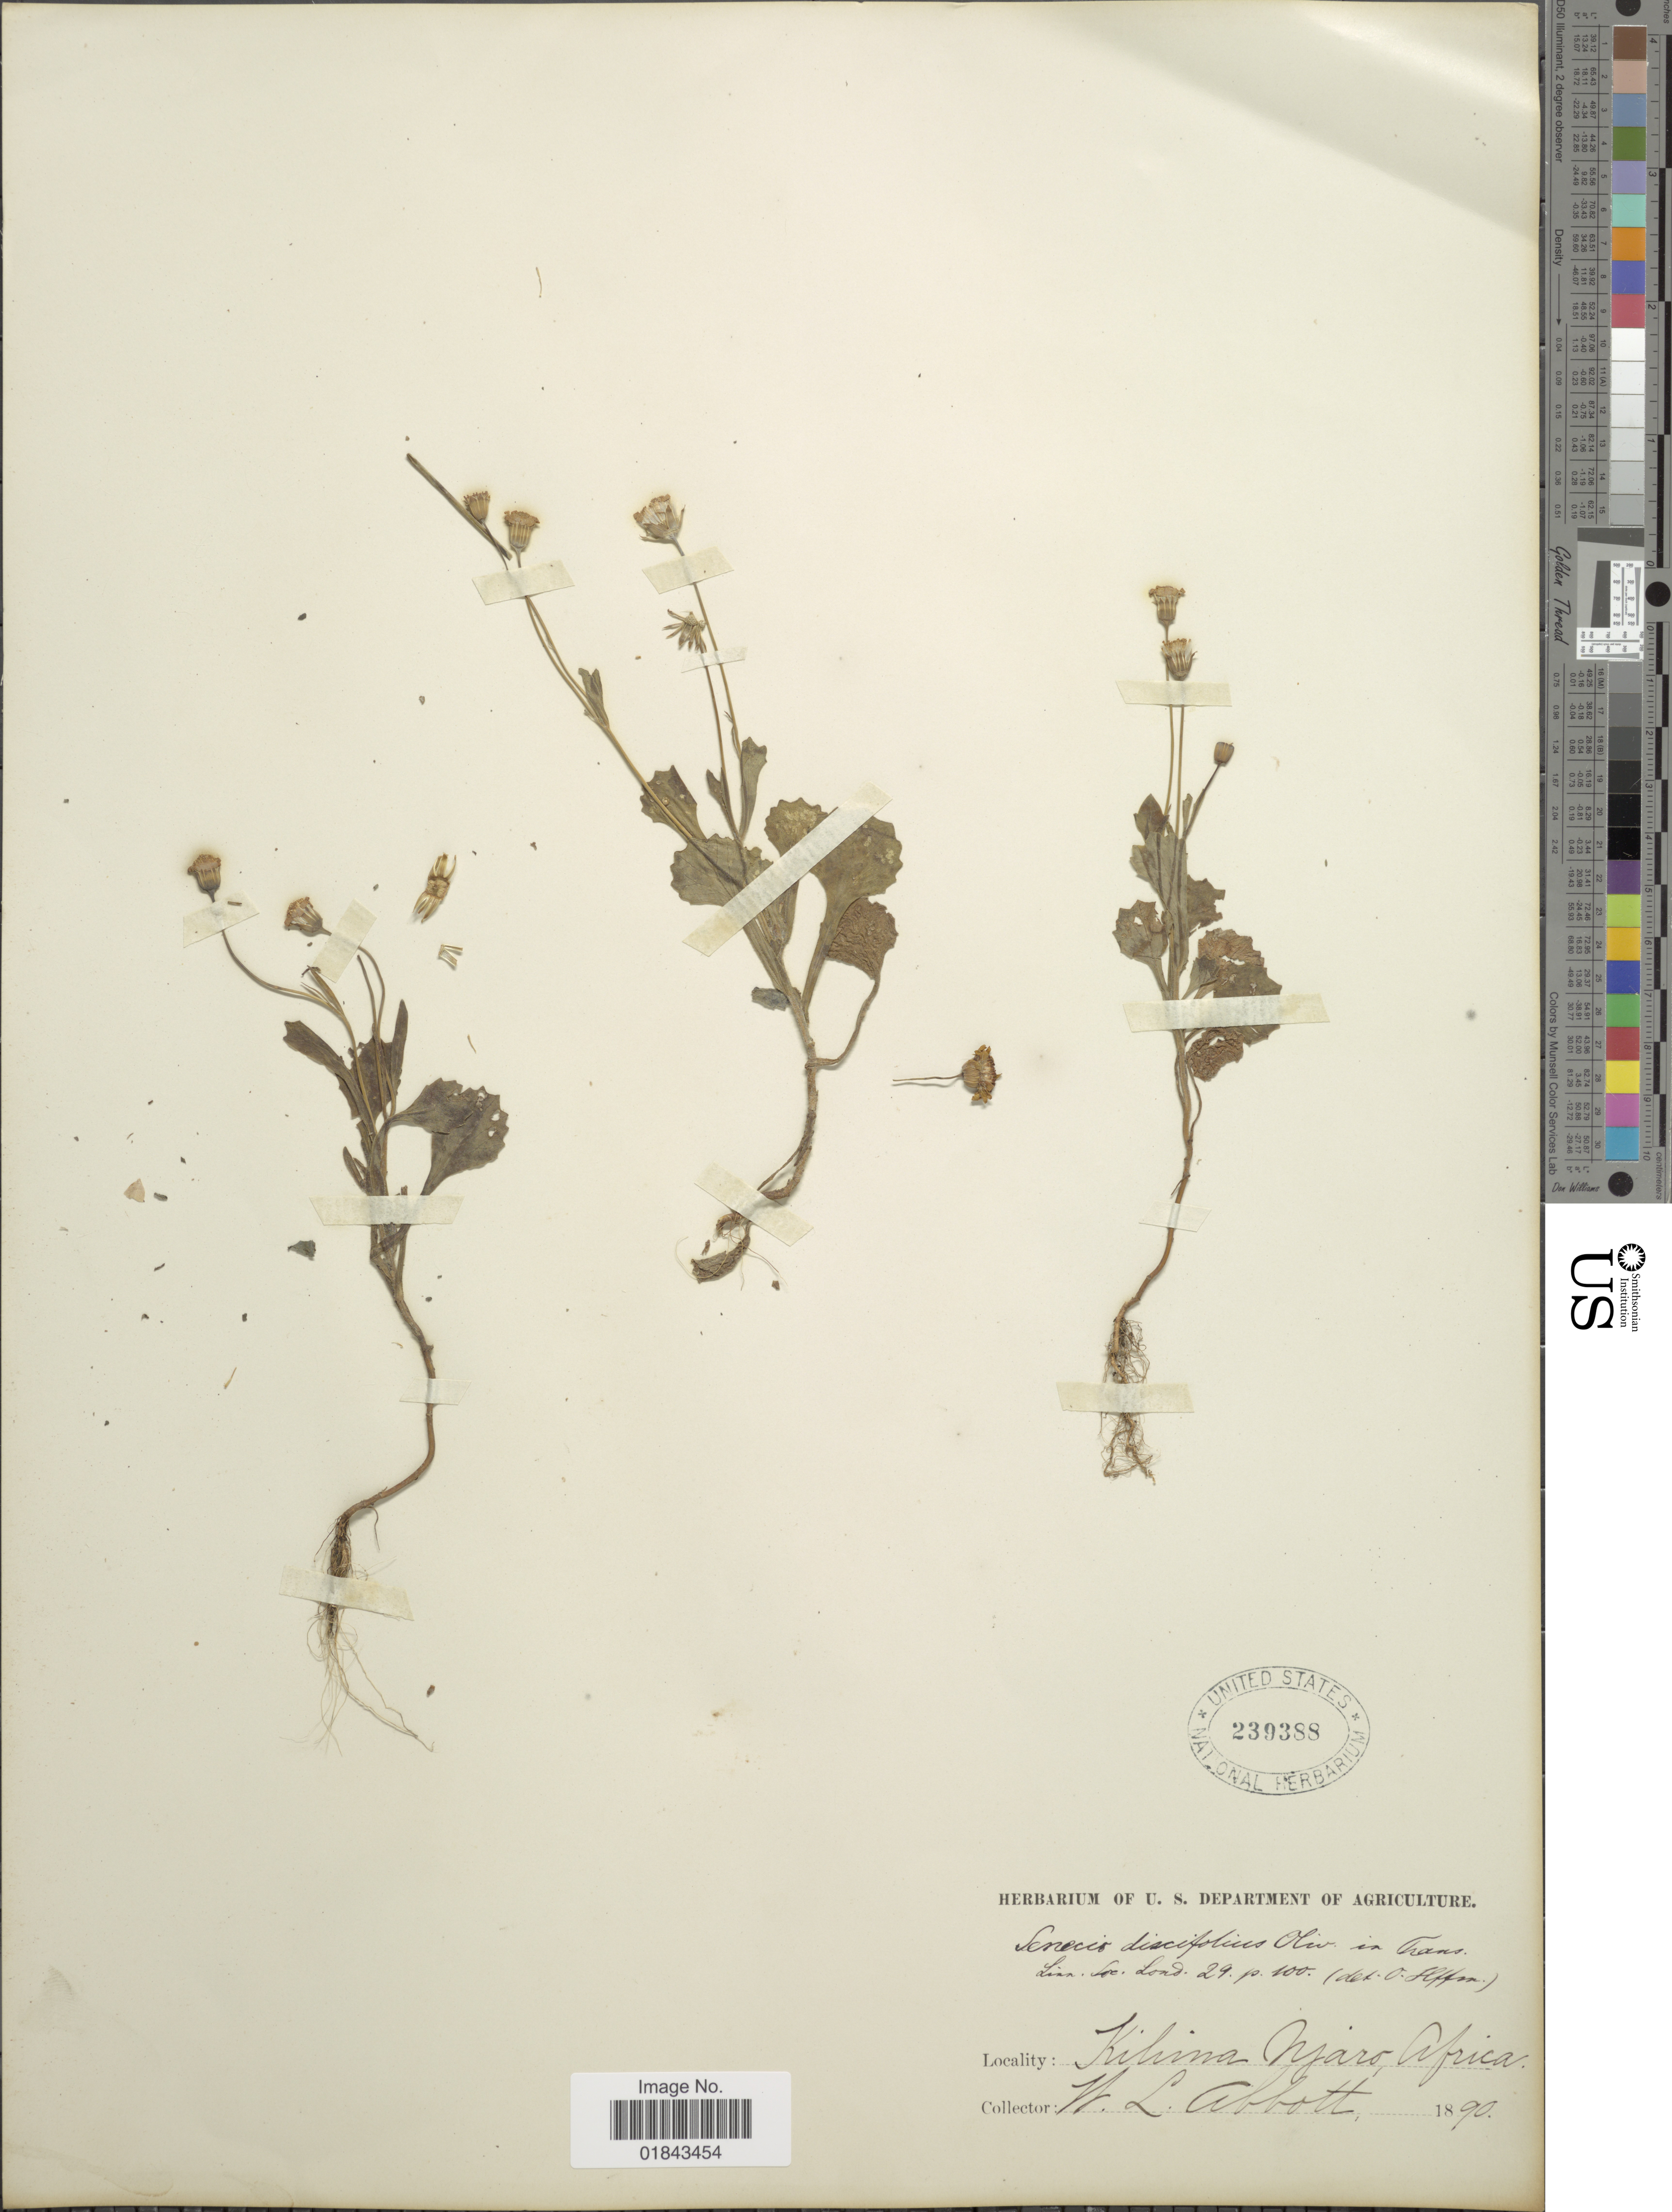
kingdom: Plantae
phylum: Tracheophyta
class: Magnoliopsida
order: Asterales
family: Asteraceae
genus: Emilia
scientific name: Emilia discifolia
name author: (Oliv.) C. Jeffrey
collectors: W. L. Abbott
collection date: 1890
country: Tanzania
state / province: Kilimanjaro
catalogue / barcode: US 239388